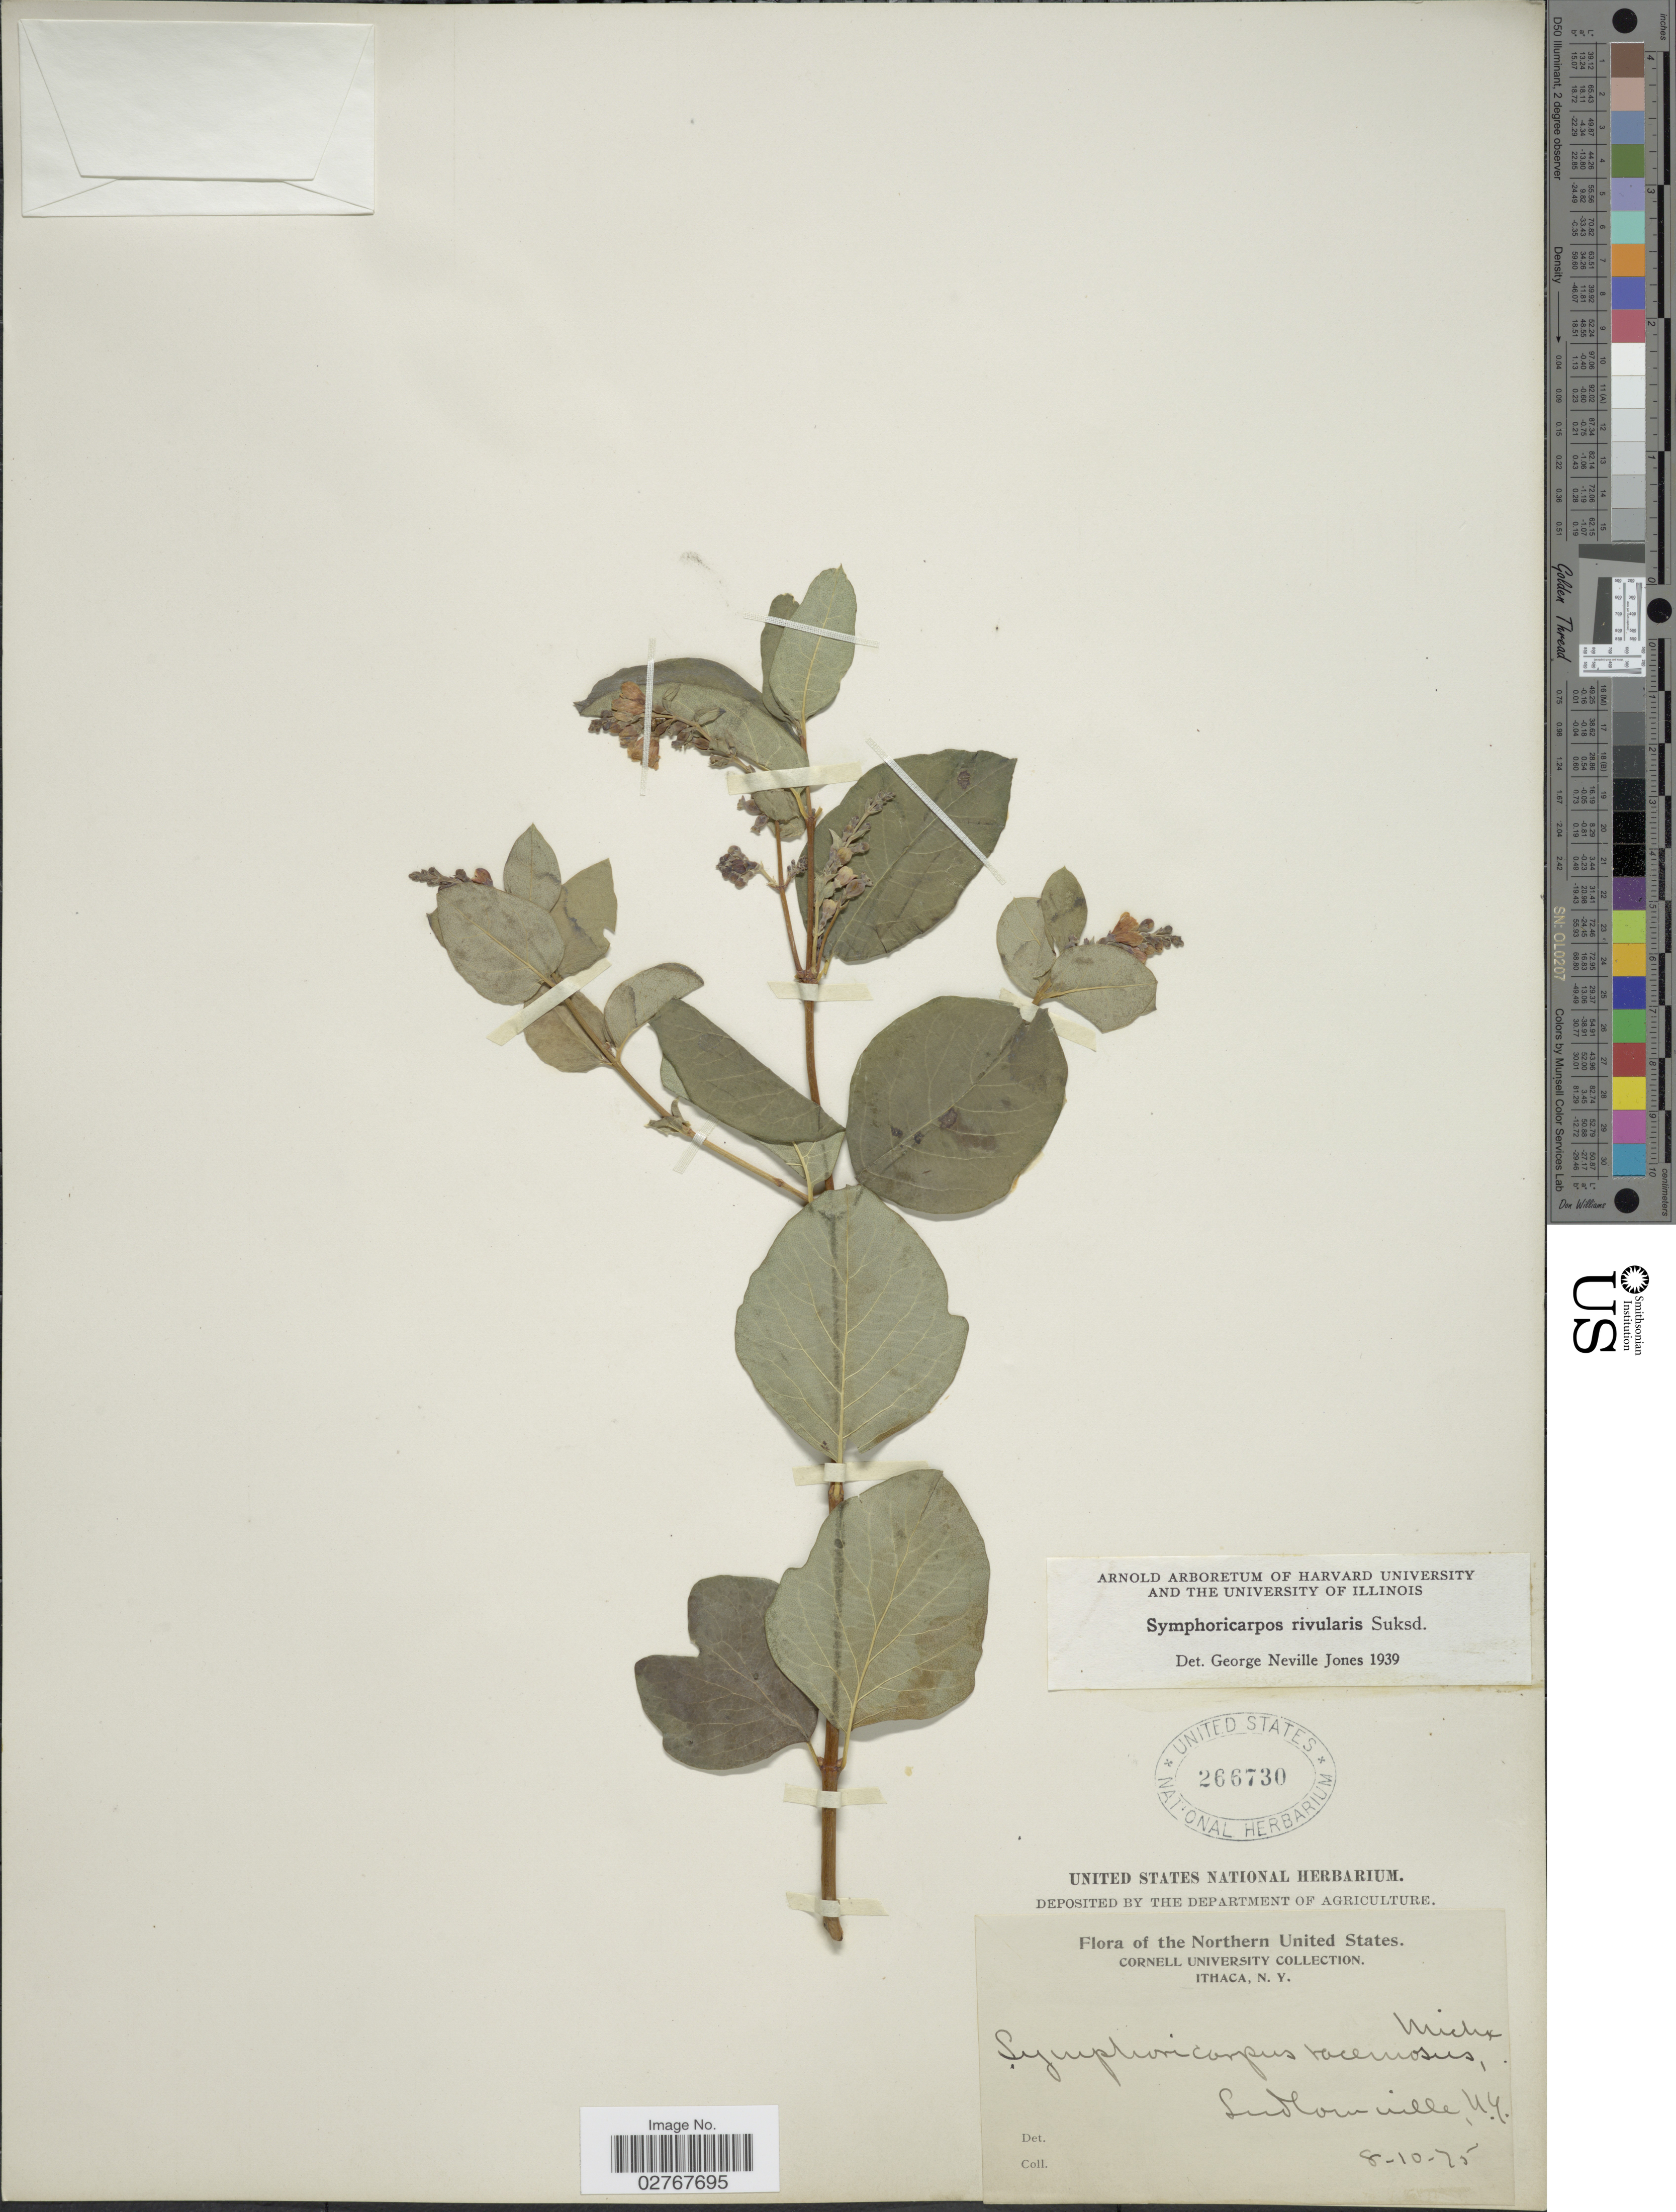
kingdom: Plantae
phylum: Tracheophyta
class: Magnoliopsida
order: Dipsacales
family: Caprifoliaceae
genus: Symphoricarpos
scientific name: Symphoricarpos rivularis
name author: Suksd.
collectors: Cornell University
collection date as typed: Transcribed d/m/y: 10/8/75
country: United States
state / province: New York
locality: Northern United States. Ludlowville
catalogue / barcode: US 266730